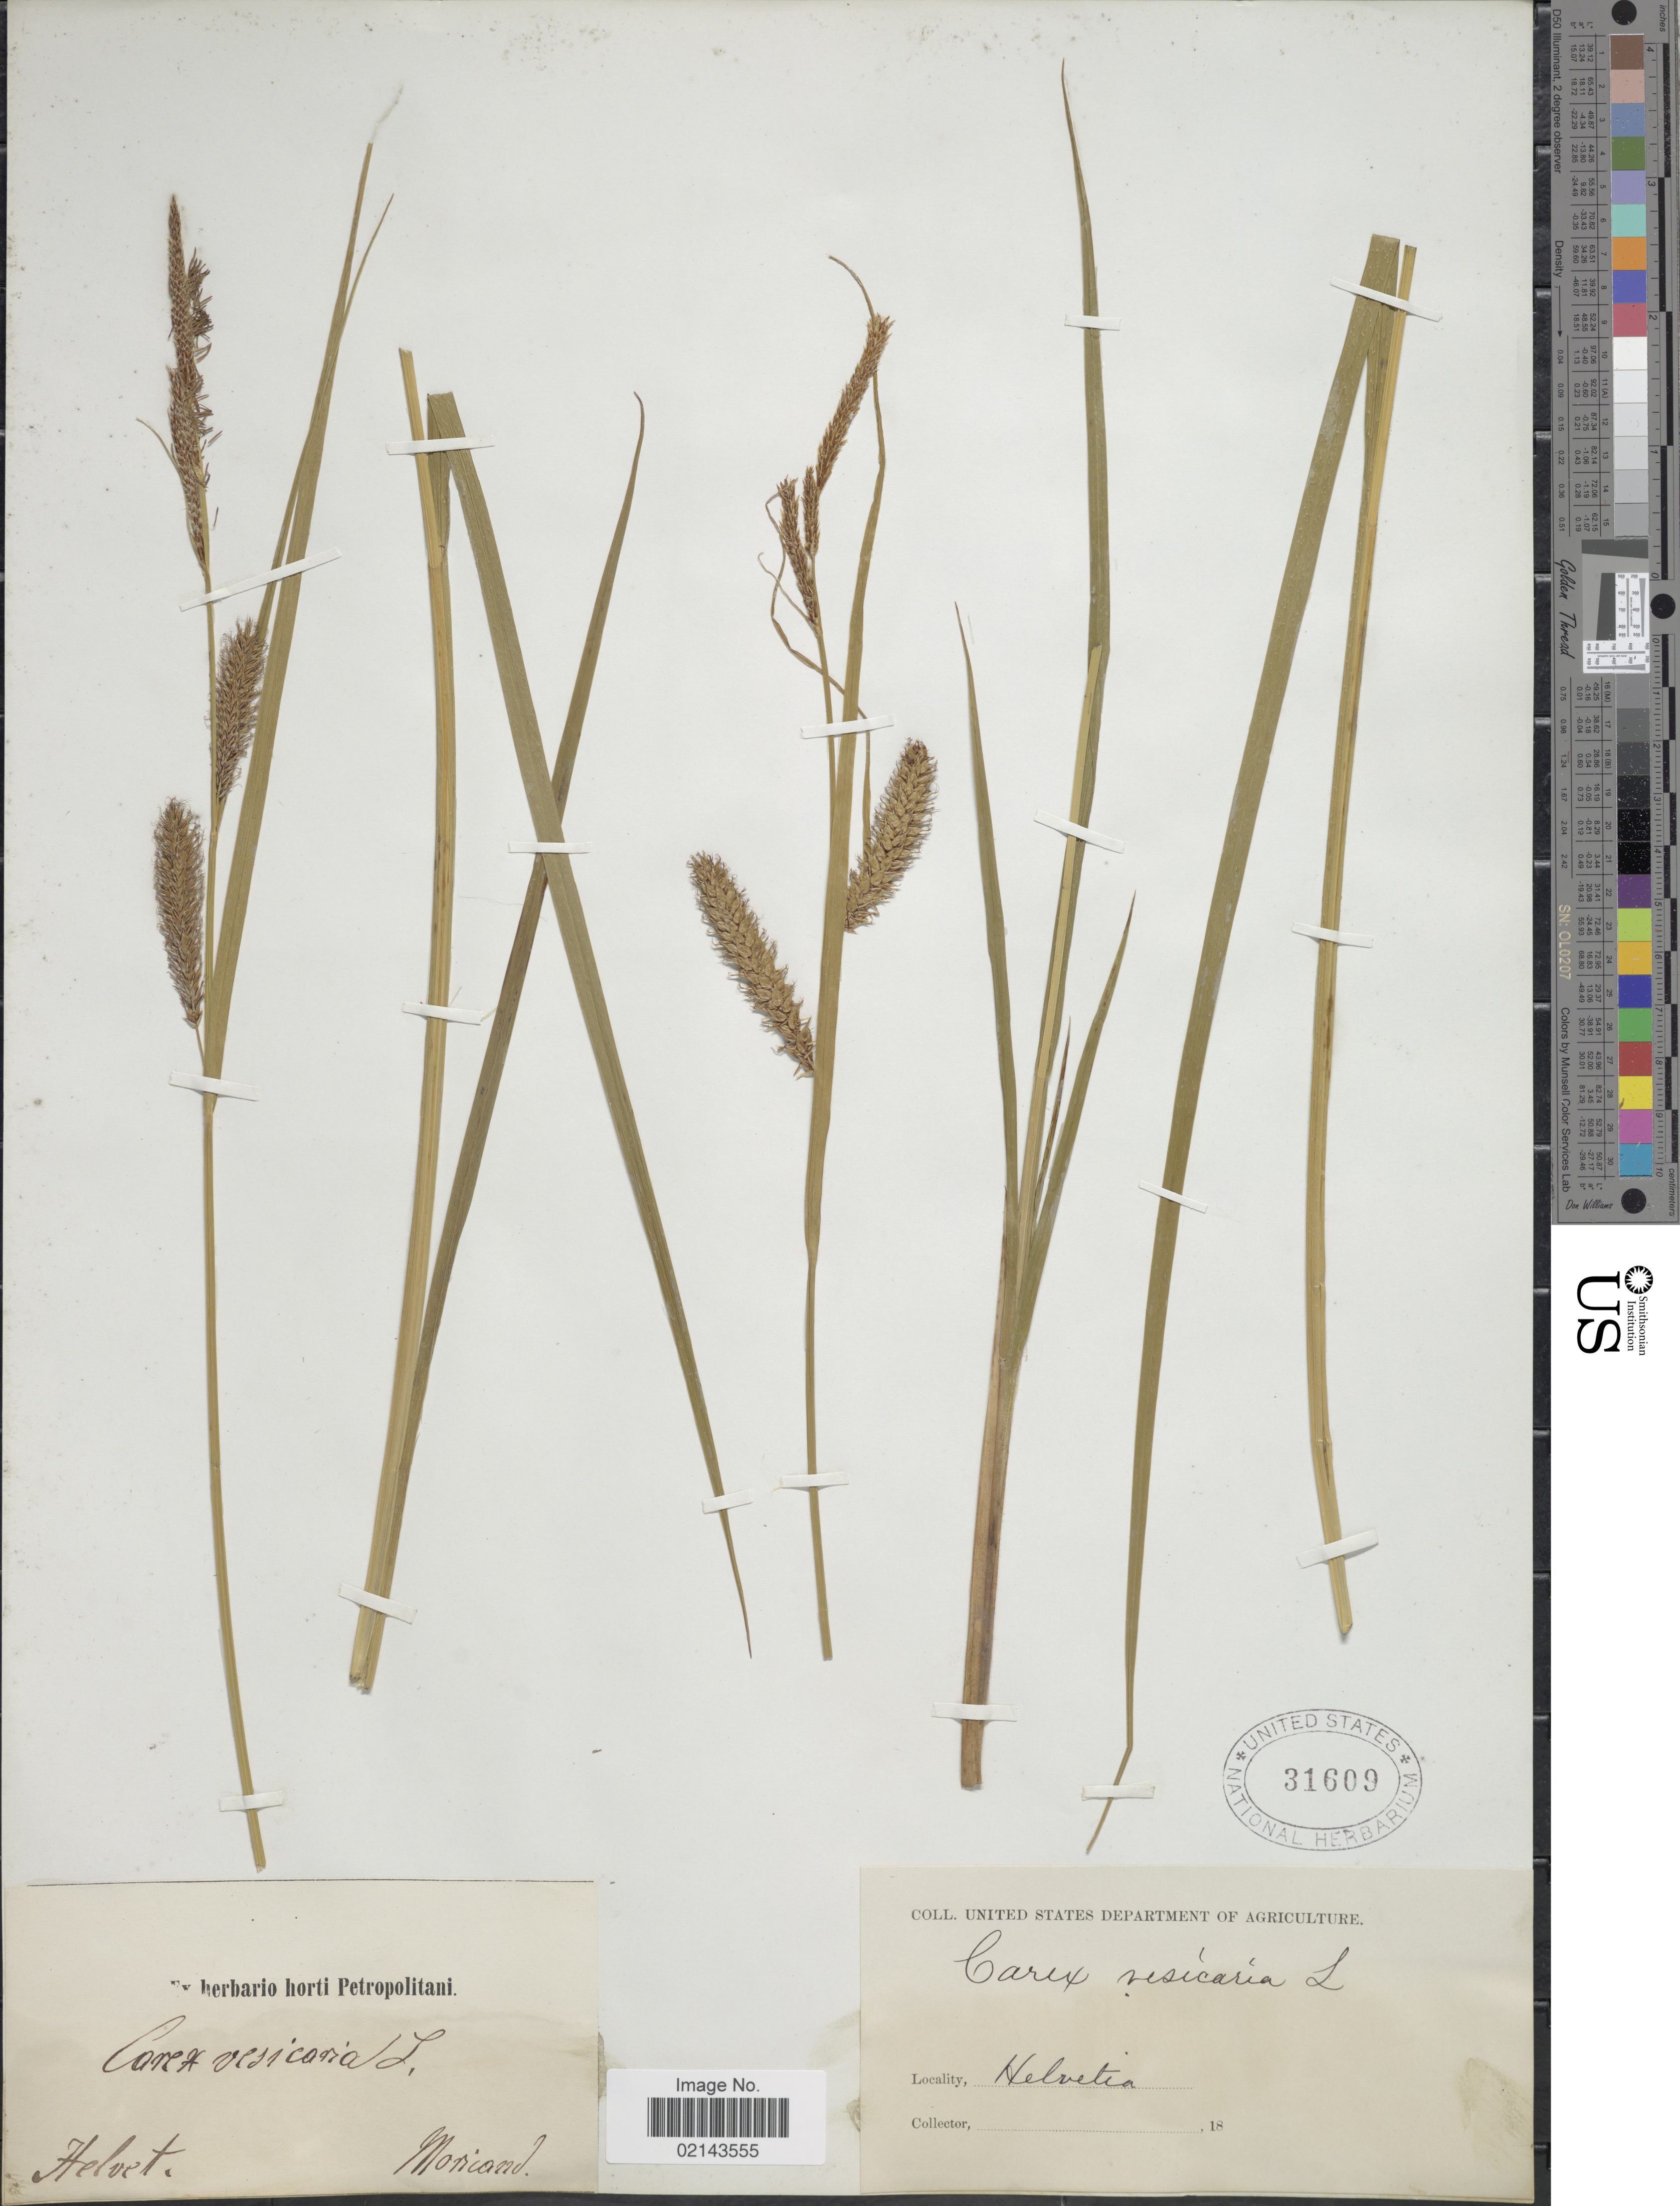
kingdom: Plantae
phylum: Tracheophyta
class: Liliopsida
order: Poales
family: Cyperaceae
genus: Carex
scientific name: Carex vesicaria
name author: L.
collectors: Moricand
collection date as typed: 18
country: Switzerland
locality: Helvetia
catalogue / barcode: US 31609